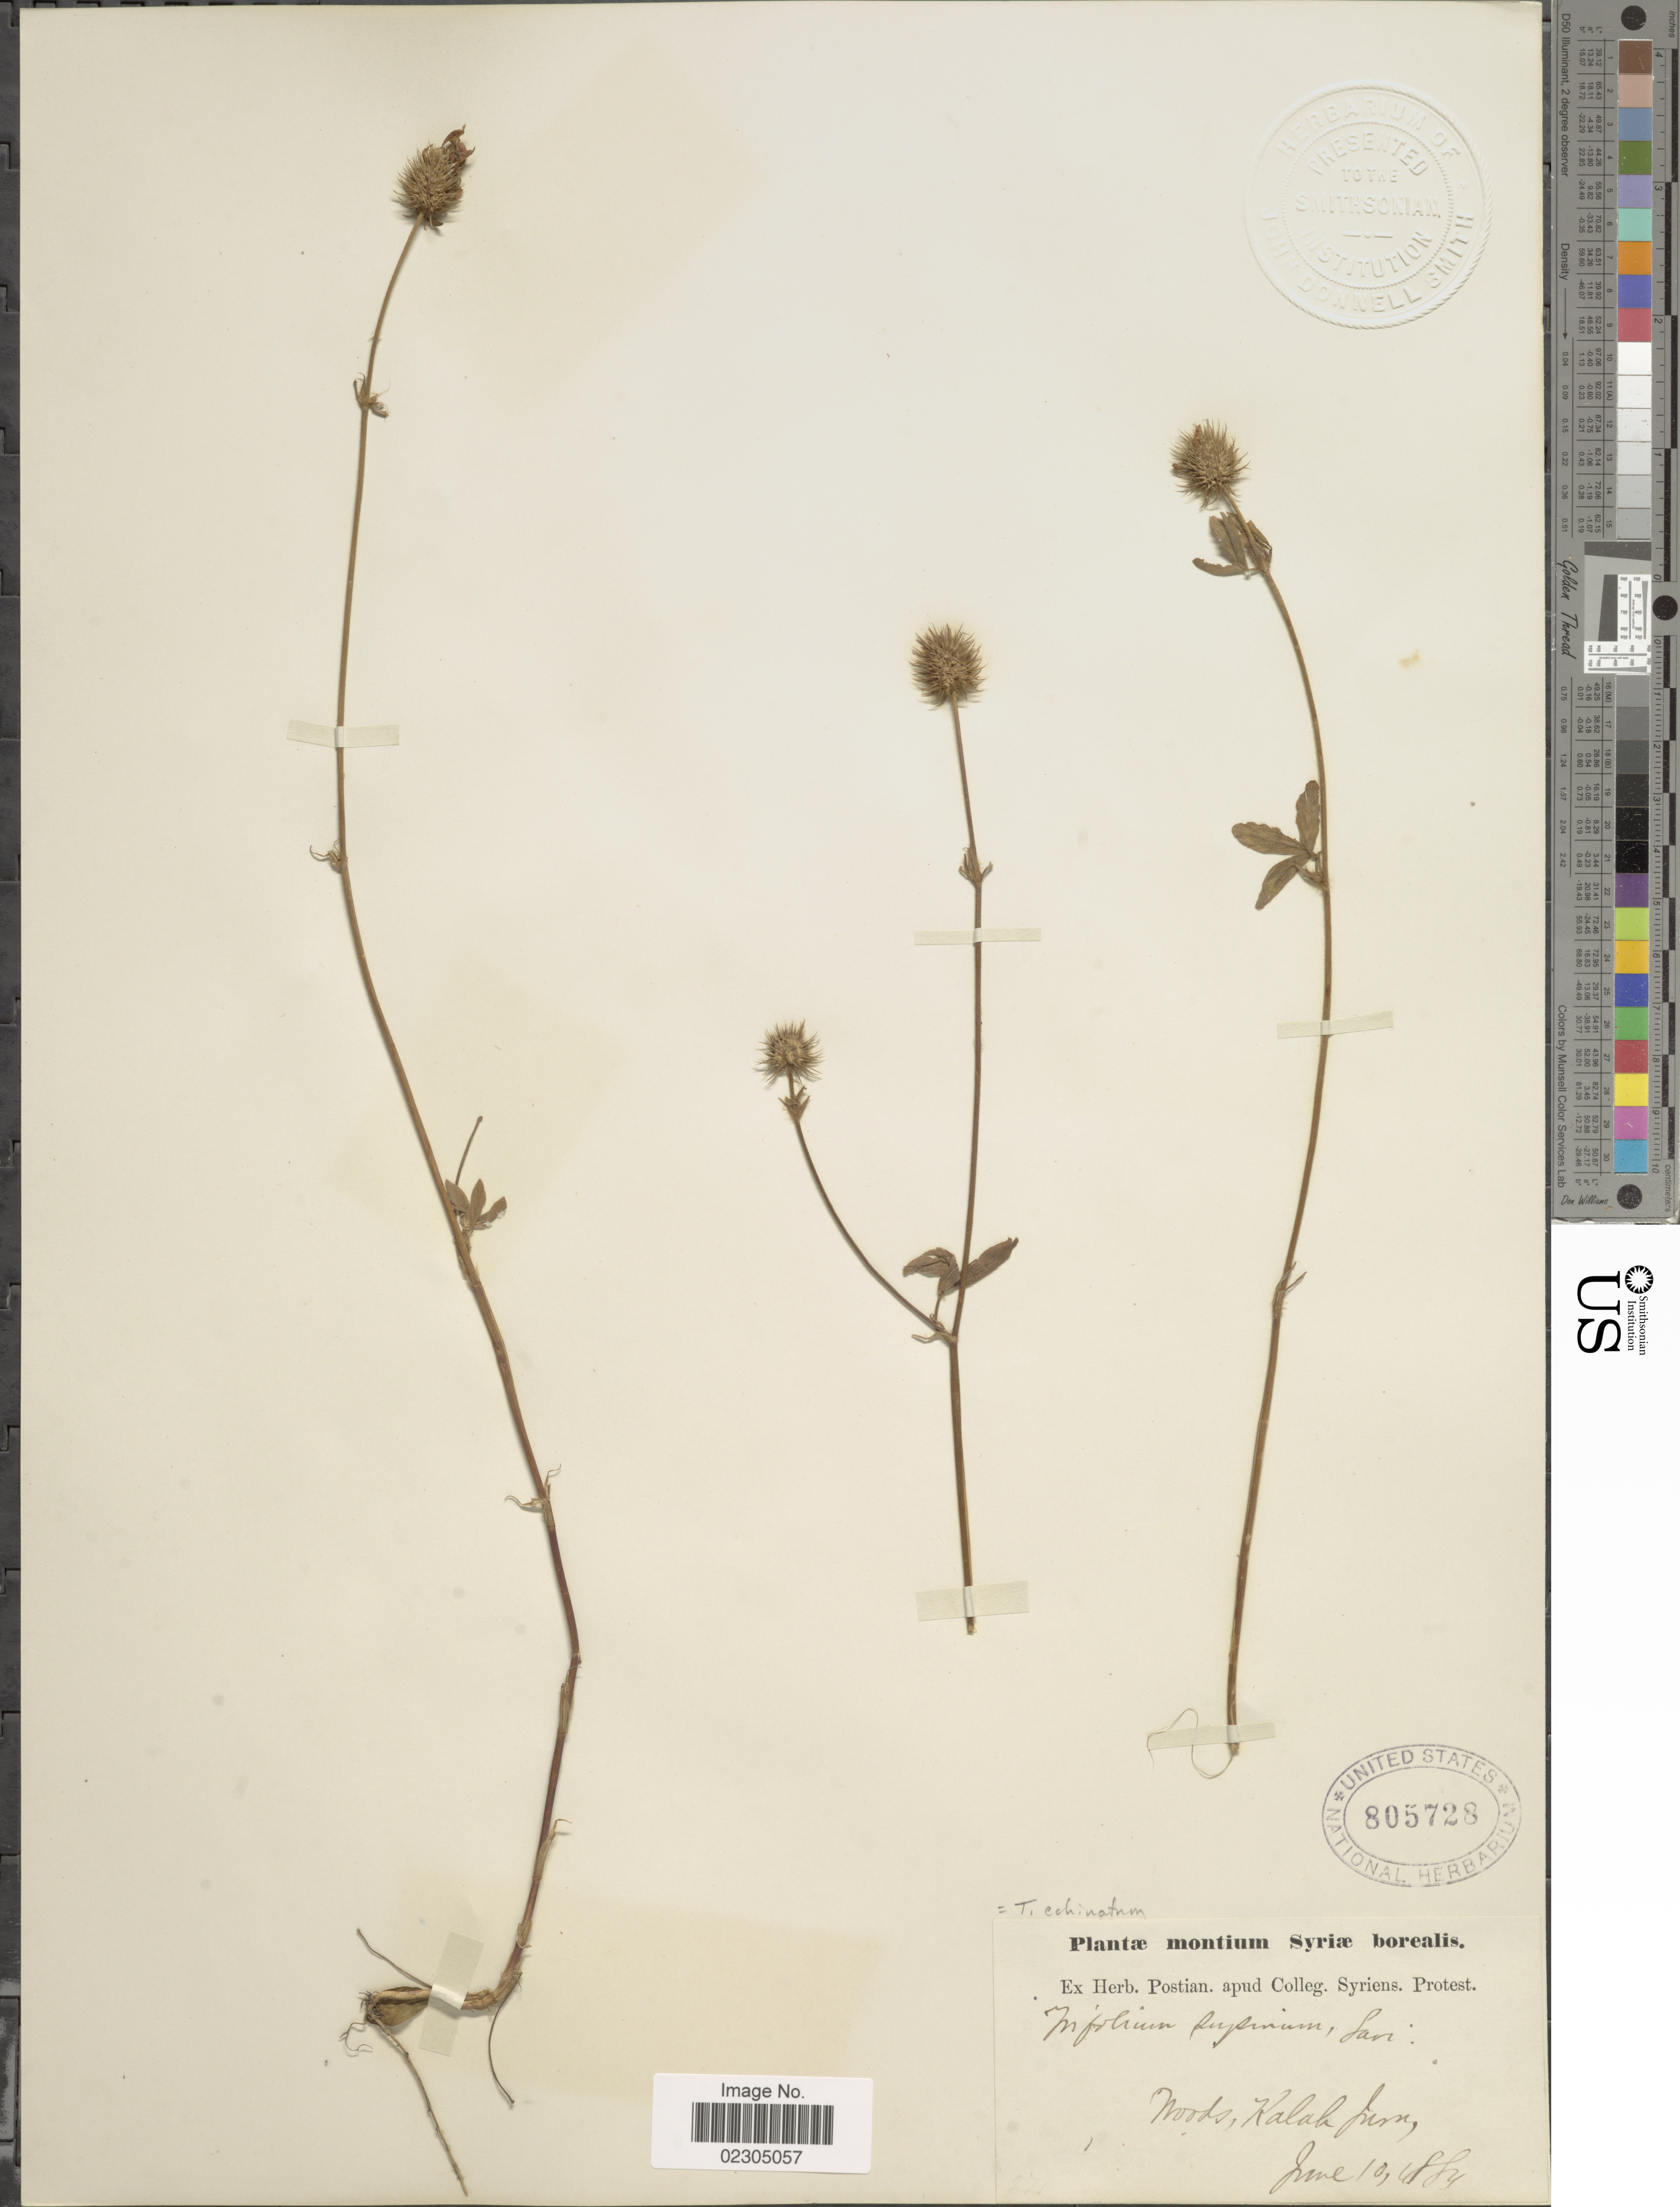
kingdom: Plantae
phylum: Tracheophyta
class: Magnoliopsida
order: Fabales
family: Fabaceae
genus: Trifolium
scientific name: Trifolium echinatum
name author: M. Bieb.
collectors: ex herb. Postian. apud Colleg. Syriens. Protest. USE "Fannie P. A. Shepard" (10308853) AS PRIMARY COLLECTOR INSTEAD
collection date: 1884-06-10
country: Syria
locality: Montium Syriae borealis. Woods, Kalah Furn [interpreted].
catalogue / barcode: US 805728